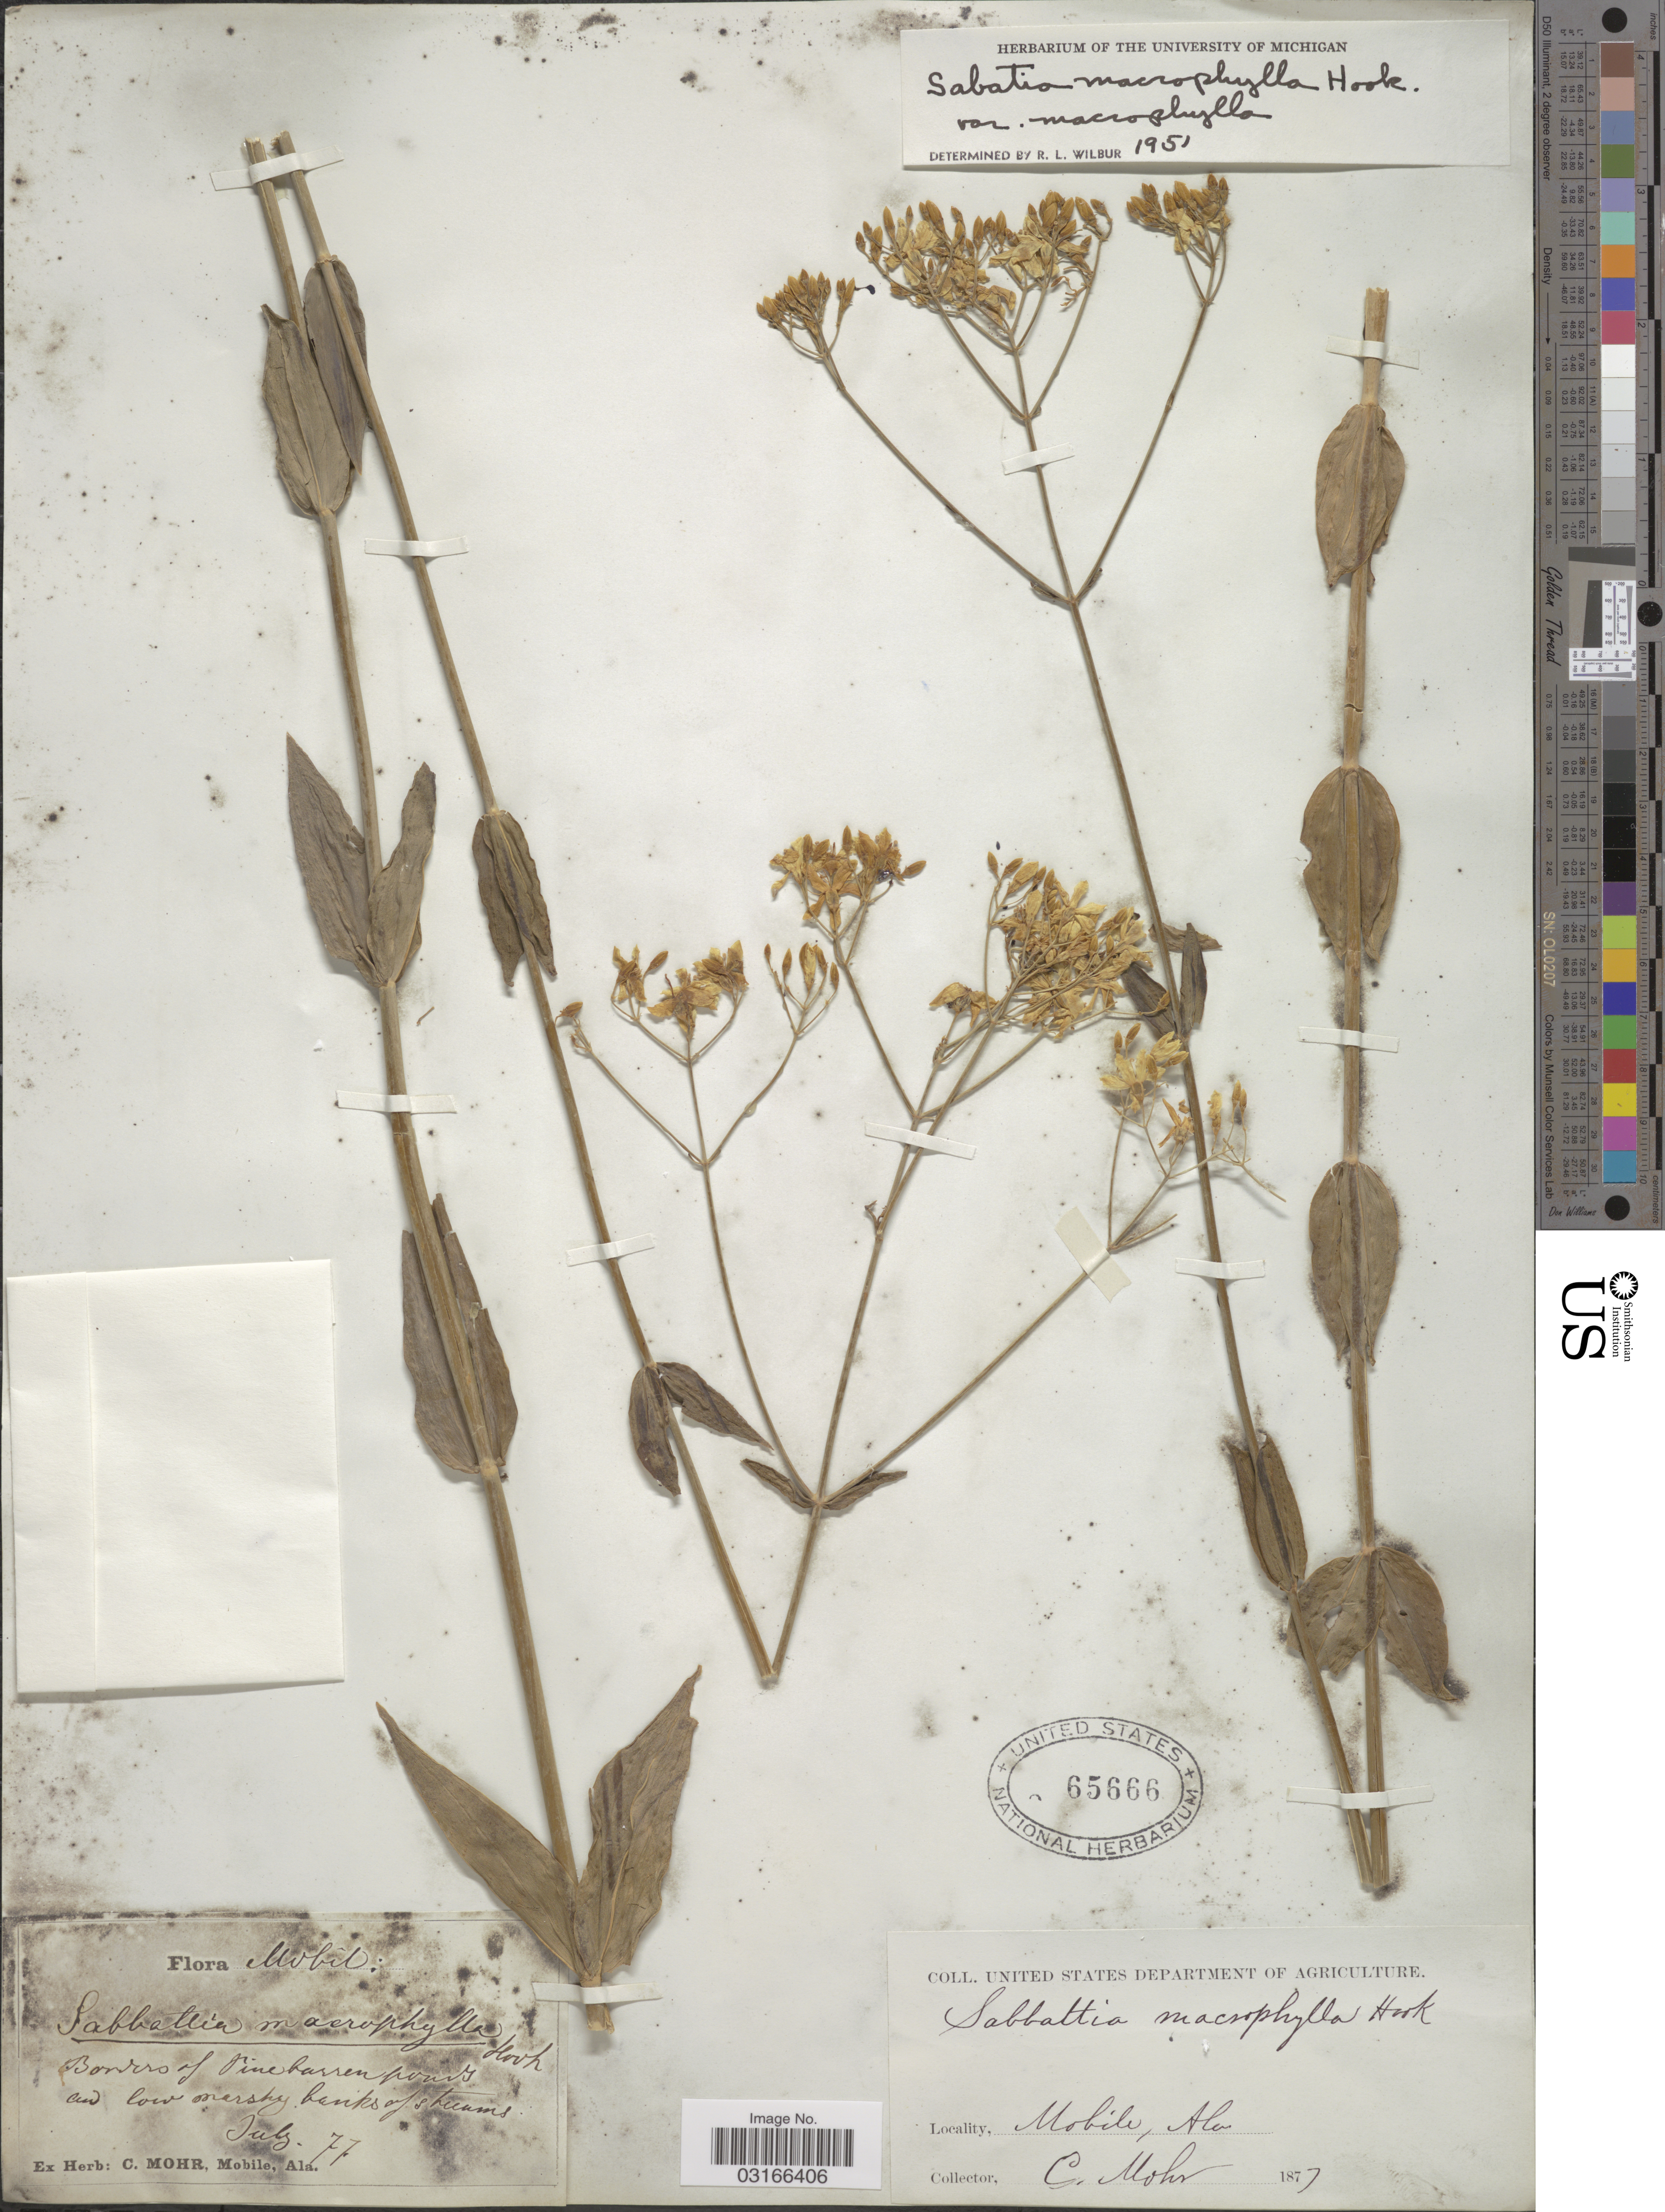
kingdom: Plantae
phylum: Tracheophyta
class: Magnoliopsida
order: Gentianales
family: Gentianaceae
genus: Sabatia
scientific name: Sabatia campestris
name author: Nutt.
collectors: C. T. Mohr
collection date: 1877-07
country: United States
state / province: Alabama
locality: Mobile. Ala.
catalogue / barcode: US 65666